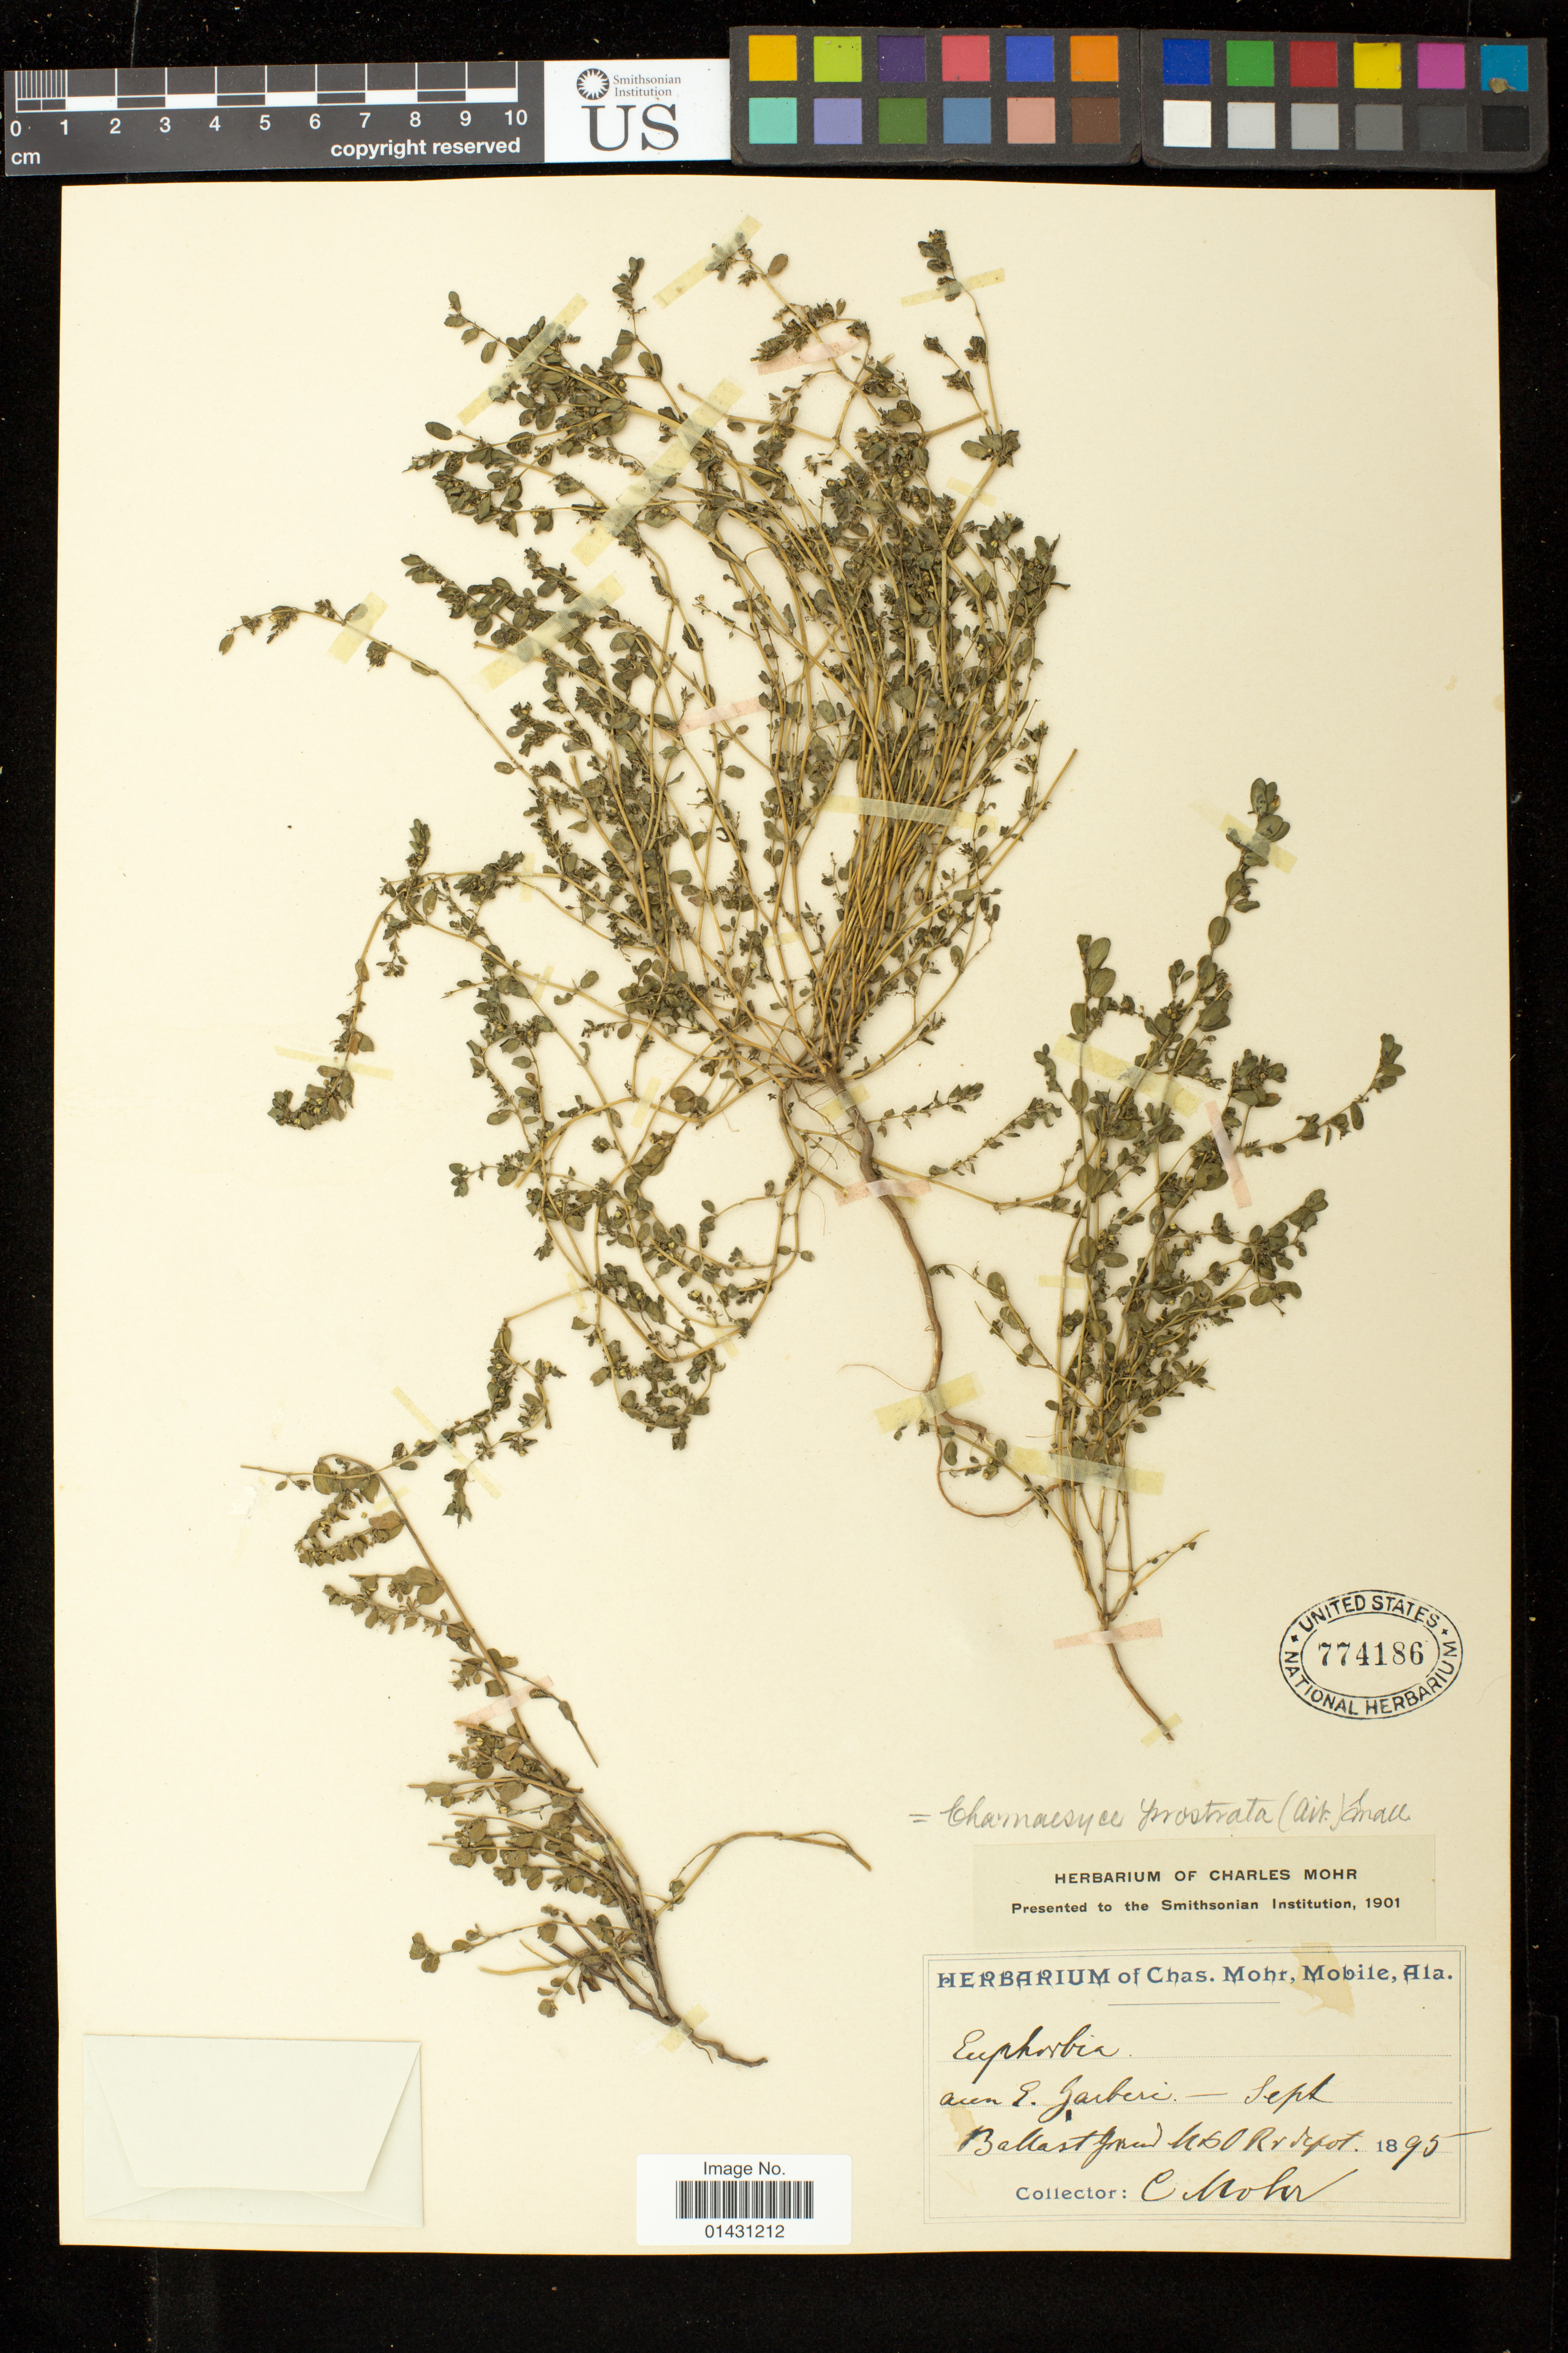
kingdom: Plantae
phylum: Tracheophyta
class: Magnoliopsida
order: Malpighiales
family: Euphorbiaceae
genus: Euphorbia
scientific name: Euphorbia prostrata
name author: Aiton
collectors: C. T. Mohr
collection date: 1895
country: United States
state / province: Alabama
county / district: Mobile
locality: A & O Rr depot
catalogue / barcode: US 774186